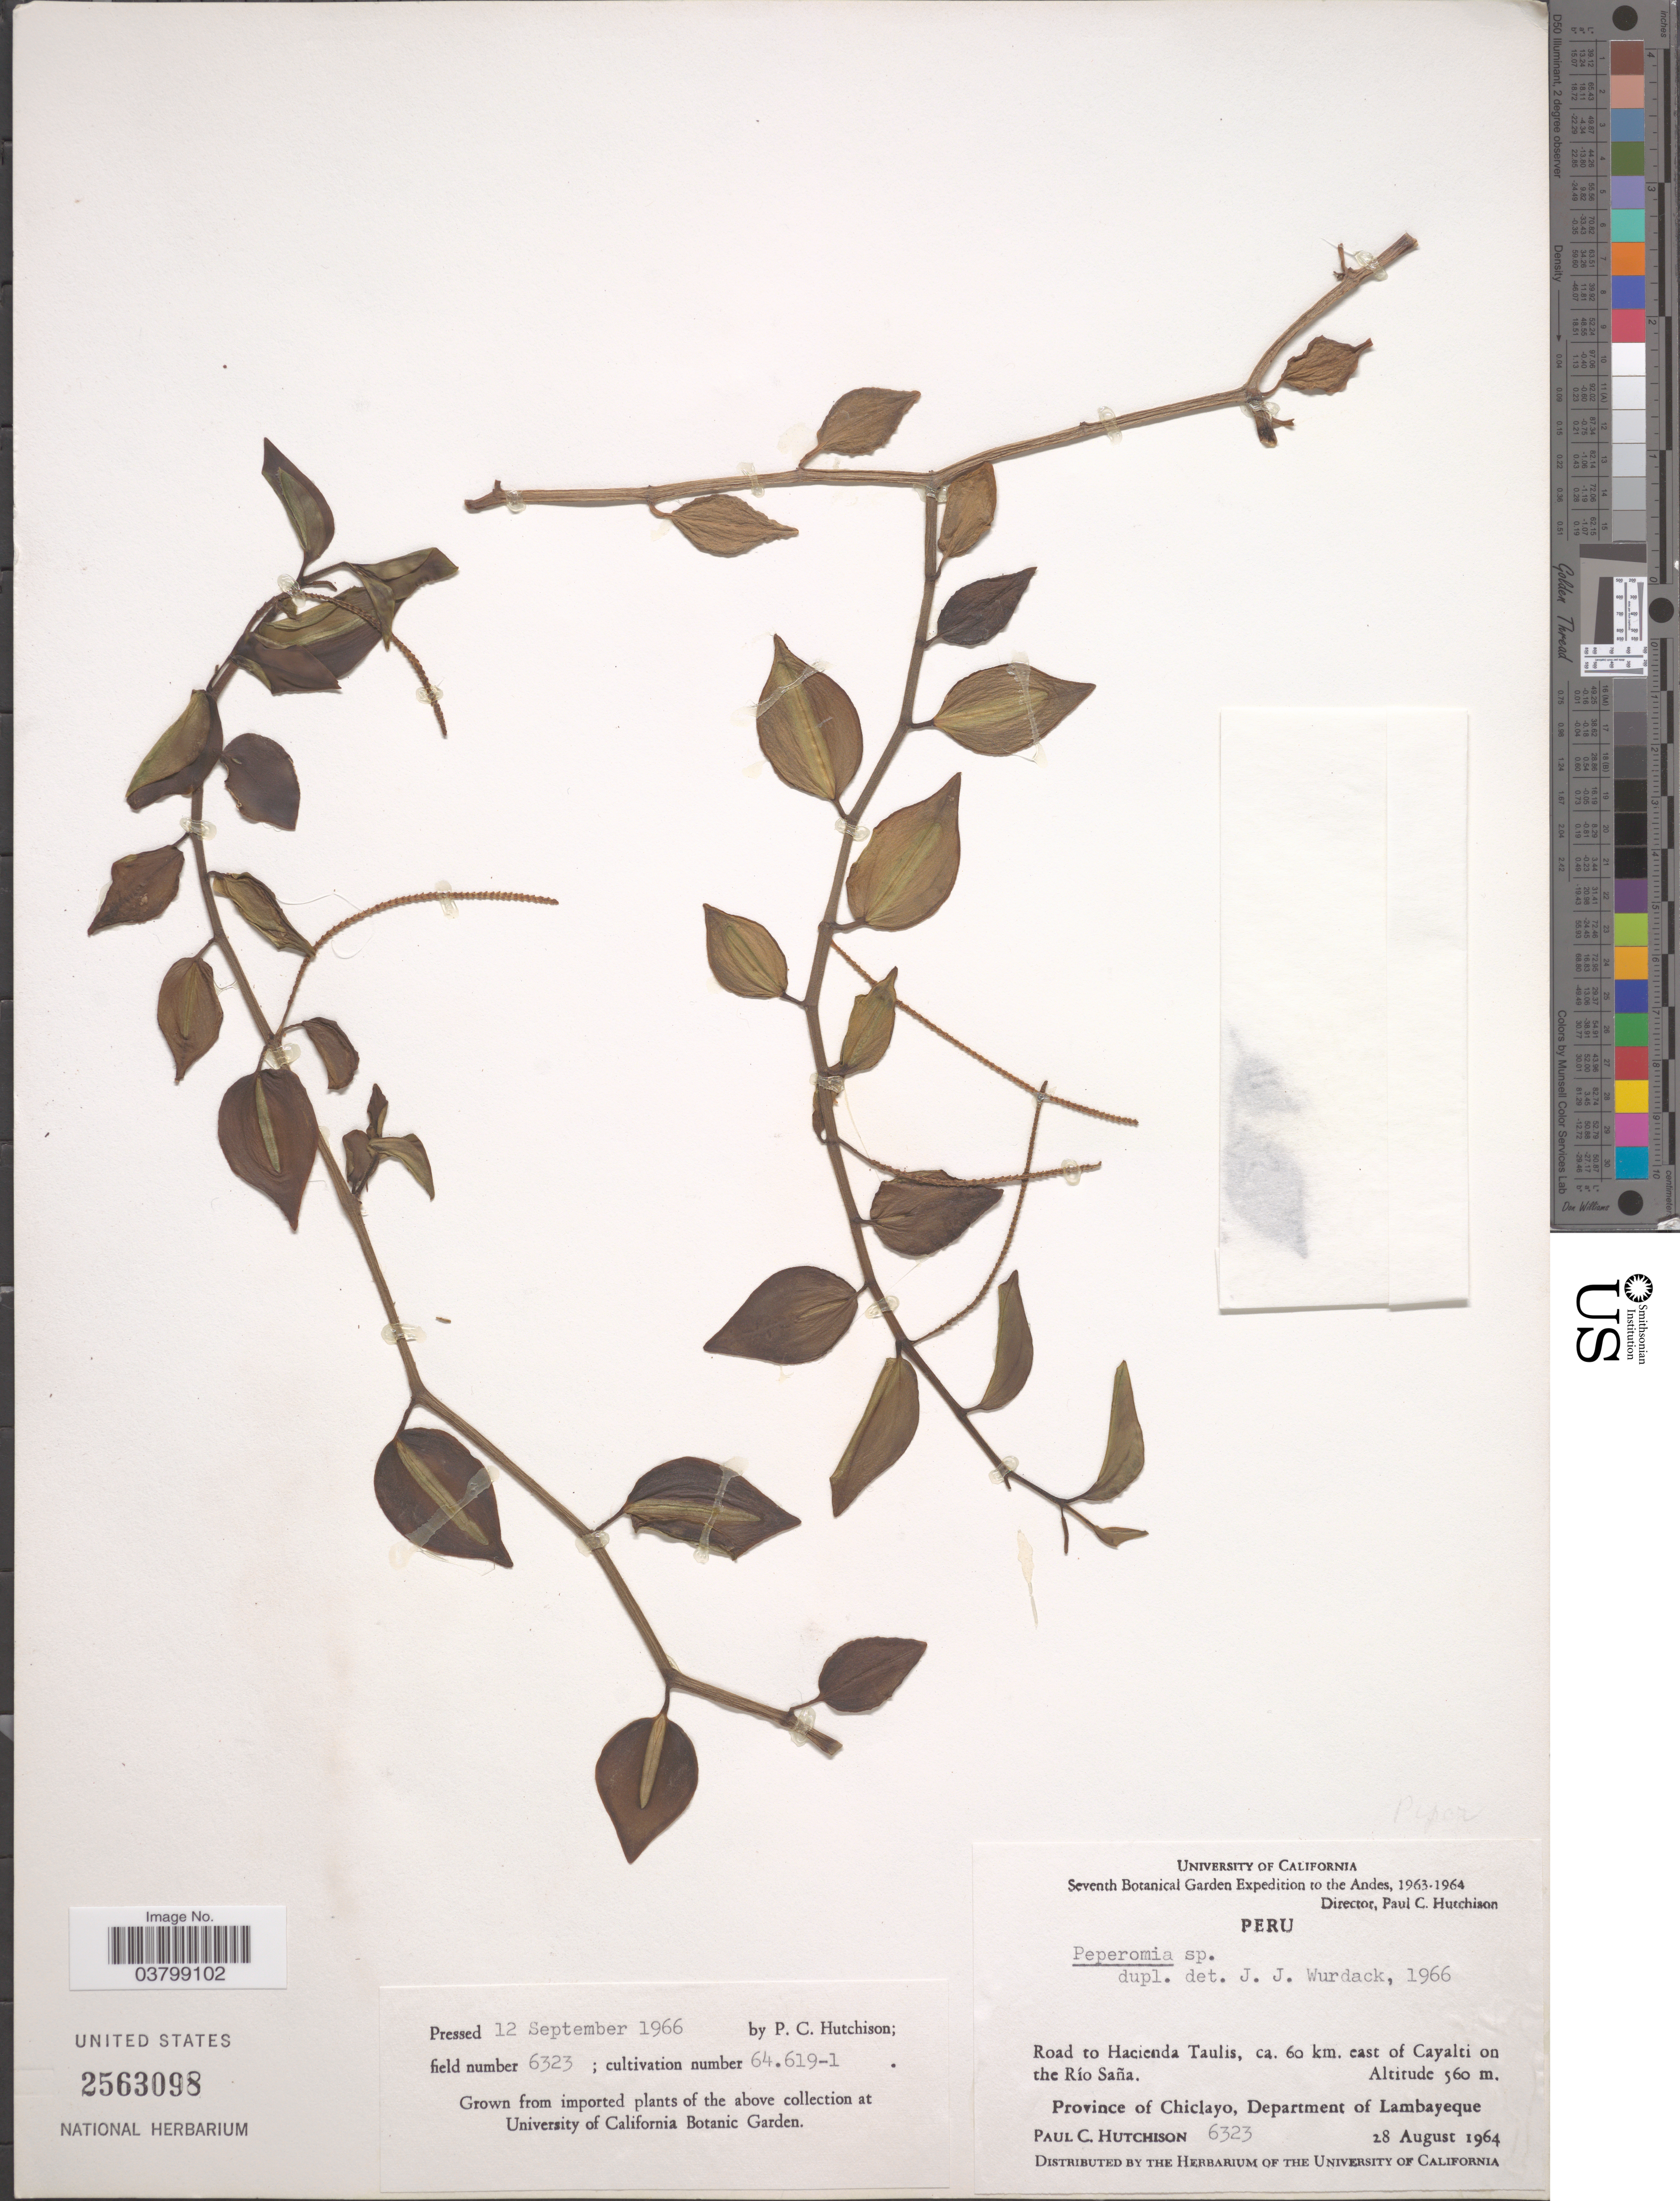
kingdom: Plantae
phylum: Tracheophyta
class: Magnoliopsida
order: Piperales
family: Piperaceae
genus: Peperomia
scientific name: Peperomia sp.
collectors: P. C. Hutchison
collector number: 6323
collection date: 1964-08-28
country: Peru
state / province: Lambayeque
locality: The Andes. Road to Hacienda Taulis, ca. 60 km. east of Cayalti on the Río Saña. Province of Chiclayo, Department of Lambayeque.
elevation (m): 560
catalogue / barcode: US 2563098